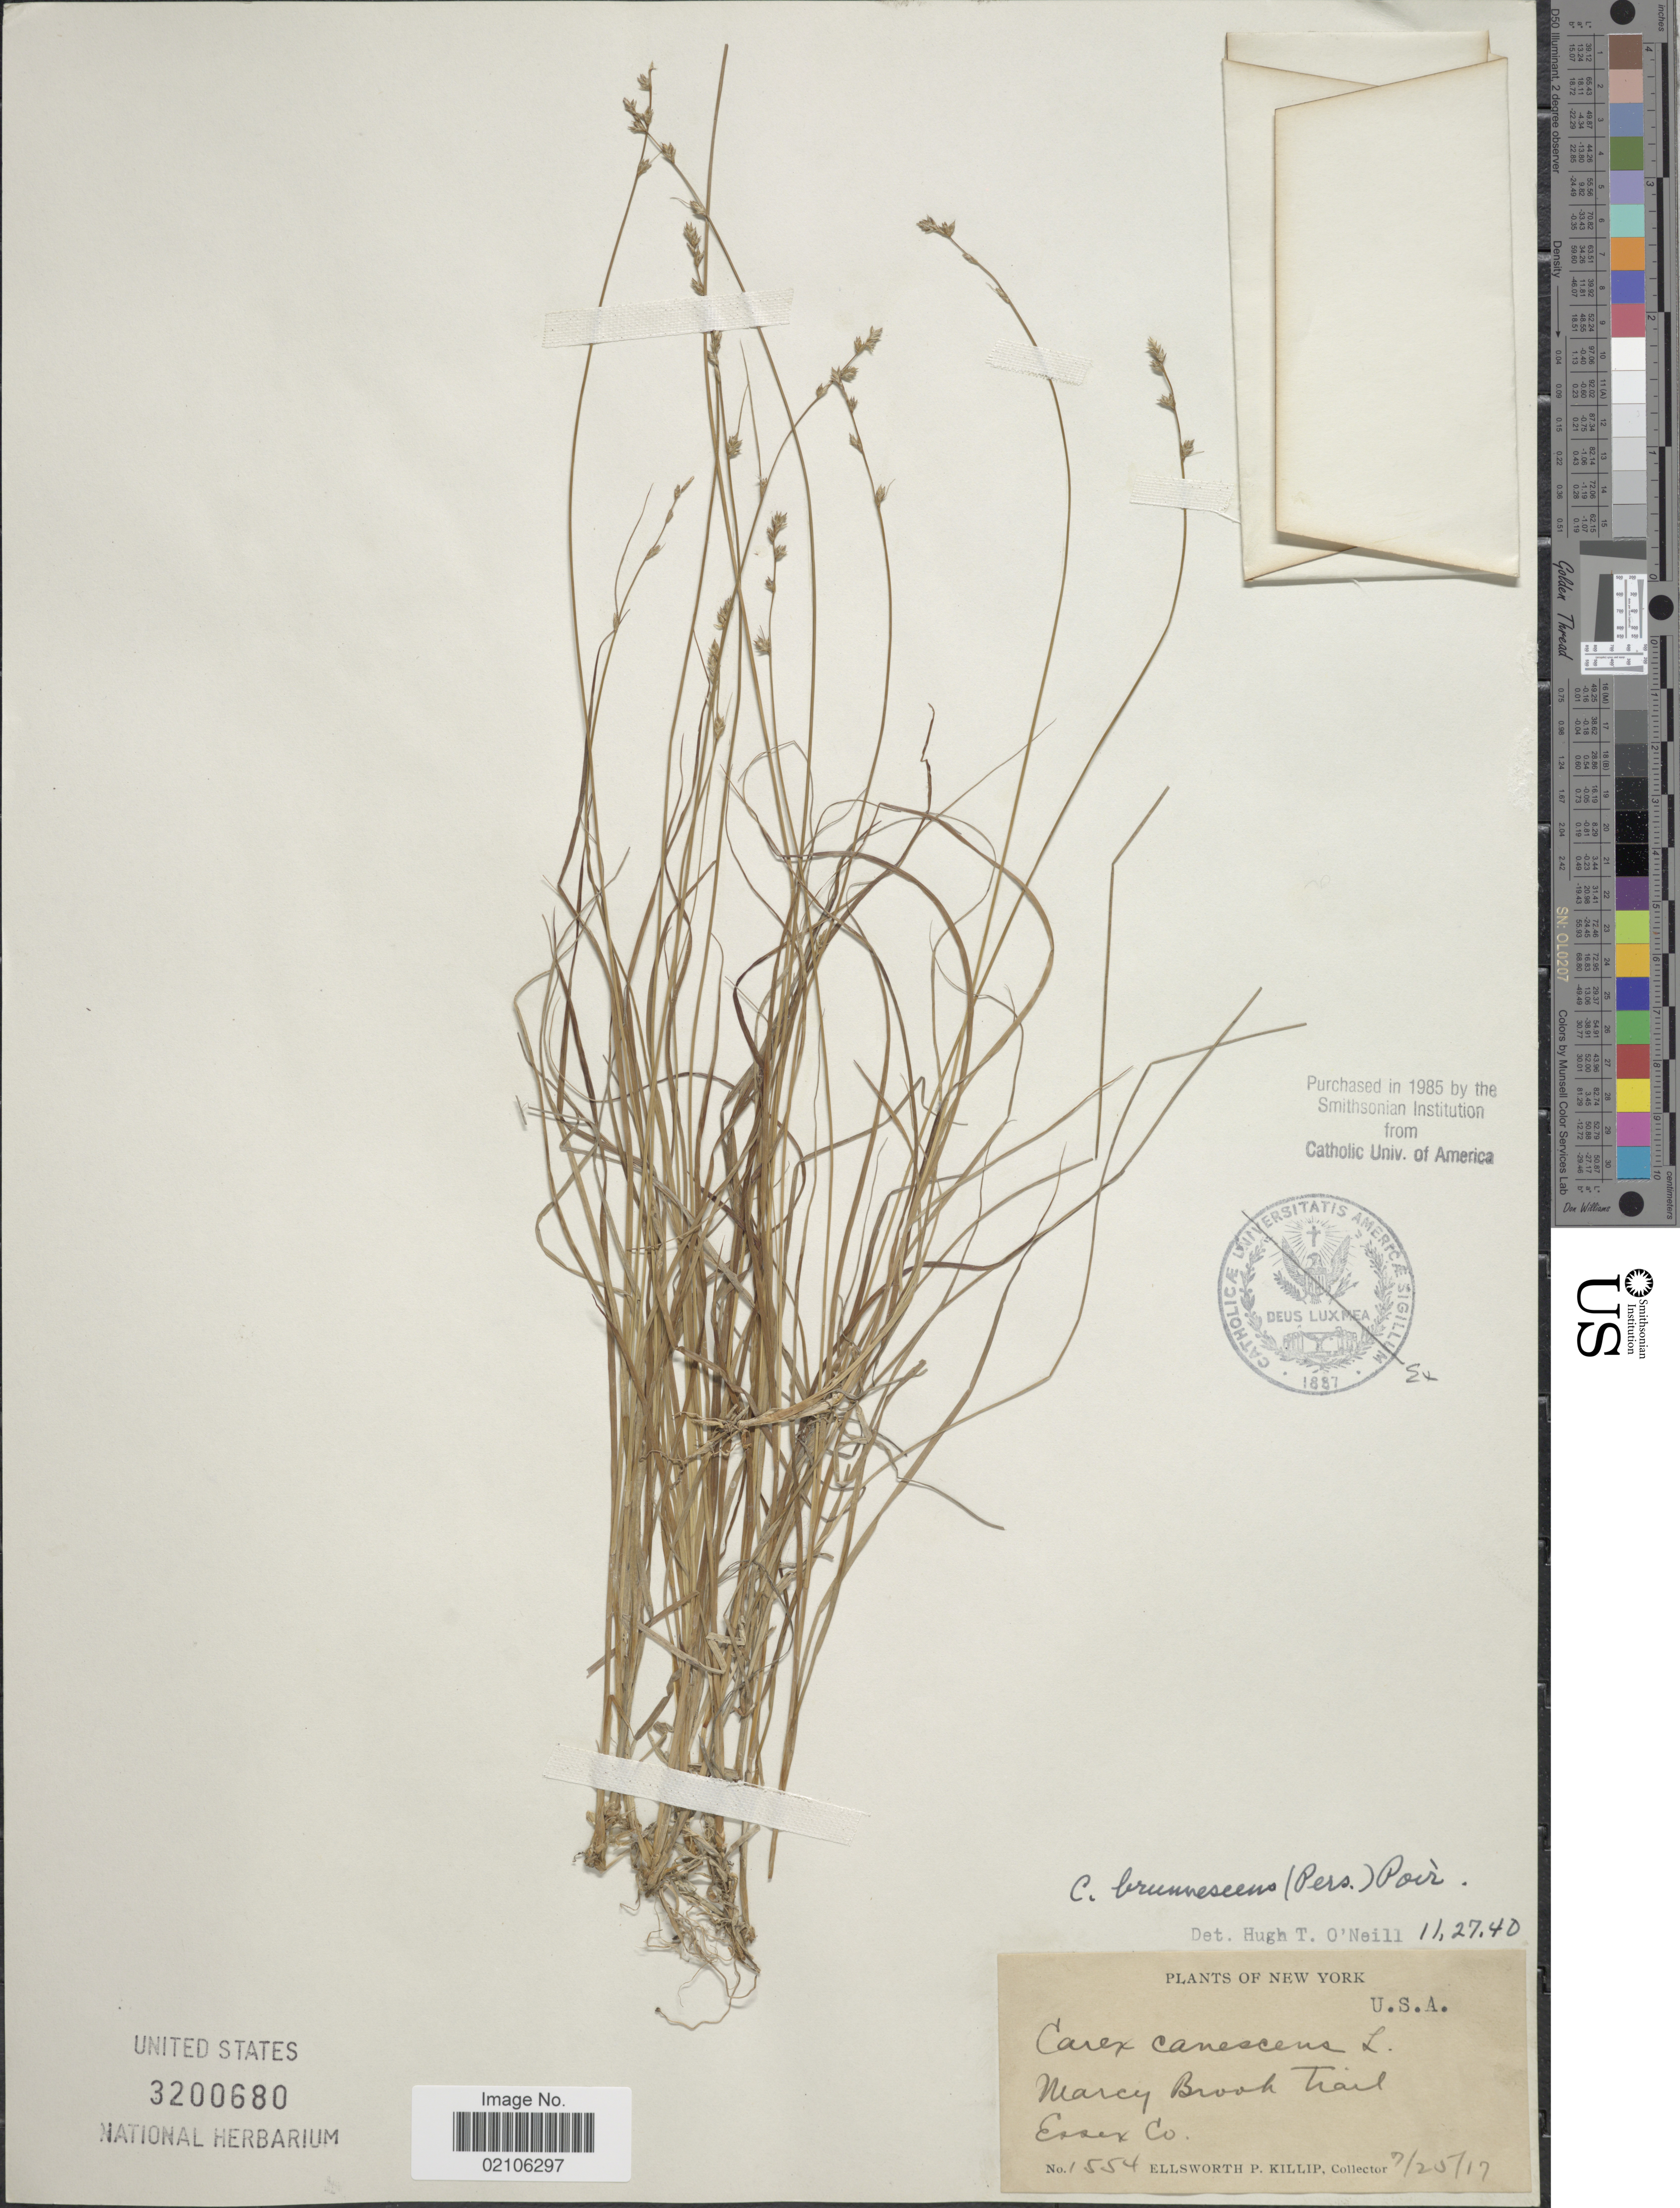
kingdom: Plantae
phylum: Tracheophyta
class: Liliopsida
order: Poales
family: Cyperaceae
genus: Carex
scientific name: Carex brunnescens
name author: (Pers.) Poir.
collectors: E. P. Killip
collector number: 1554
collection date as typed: Transcribed d/m/y: 25/7/17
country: United States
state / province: New York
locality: Marcy Brook Trail, Essex Co.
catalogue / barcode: US 3200680